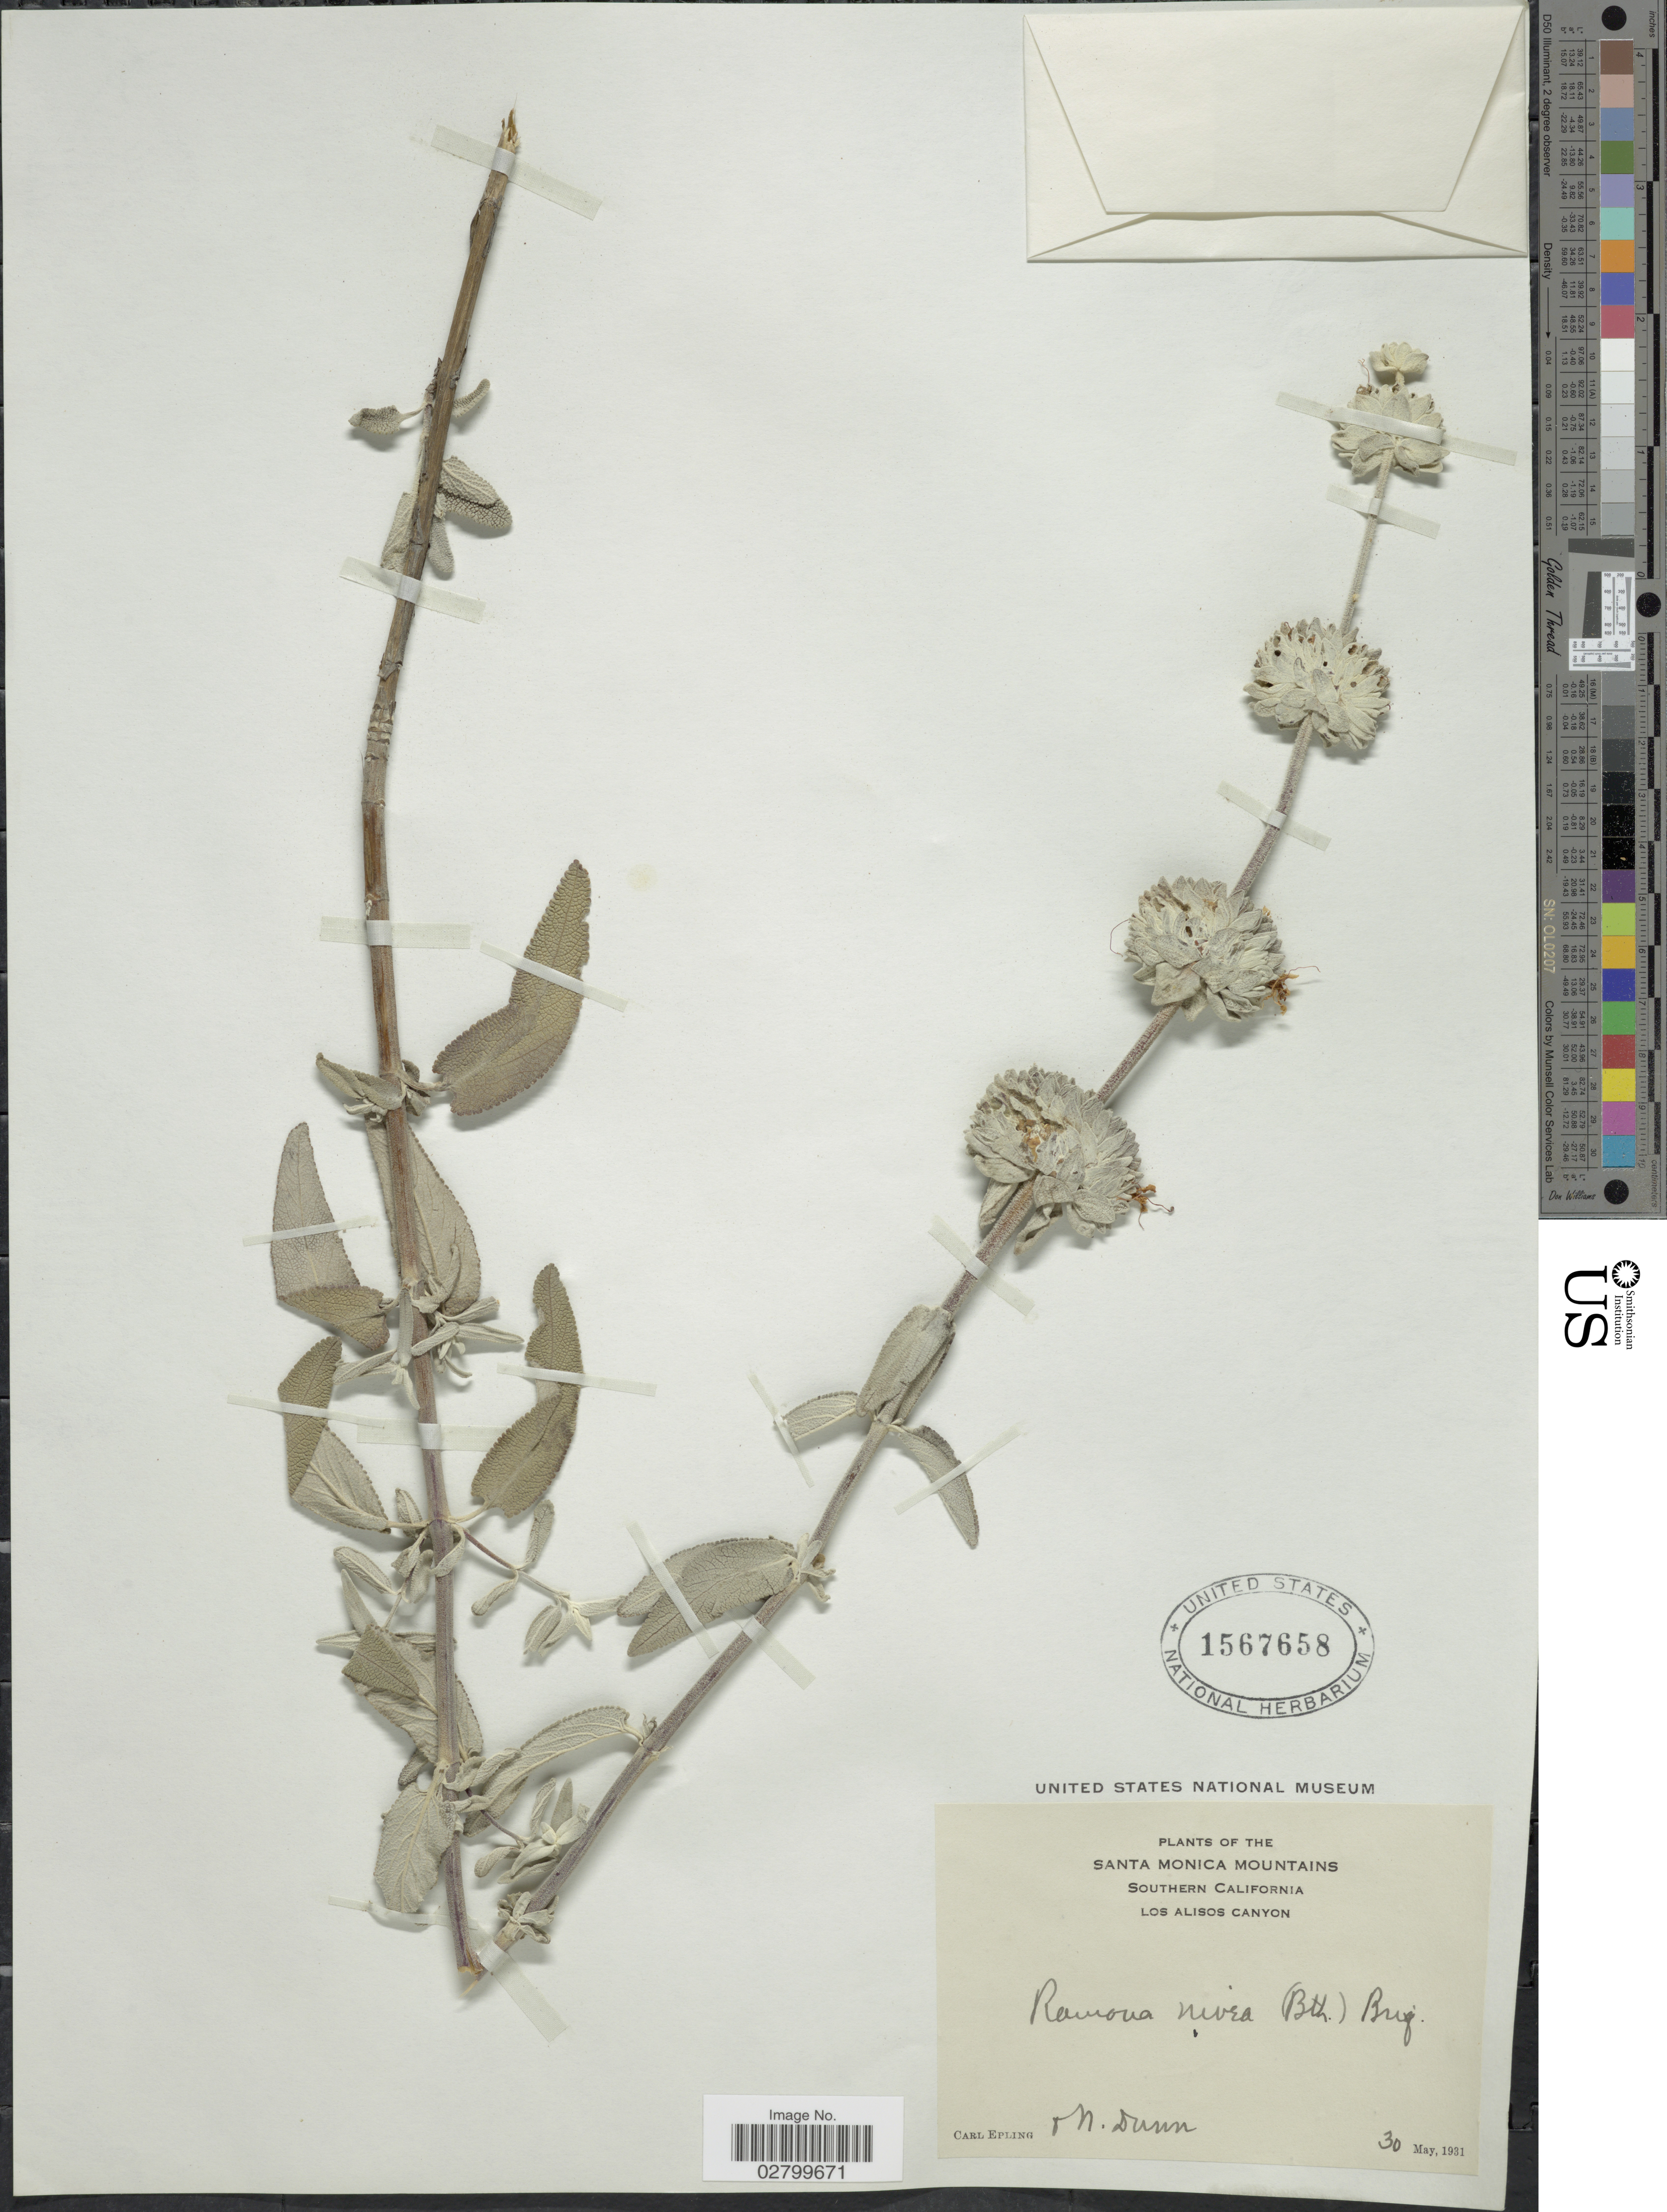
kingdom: Plantae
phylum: Tracheophyta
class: Magnoliopsida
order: Lamiales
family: Lamiaceae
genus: Salvia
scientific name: Salvia leucophylla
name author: Greene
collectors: -- Epling & N. Dunn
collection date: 1931-05-30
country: United States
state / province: California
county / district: Los Angeles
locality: Santa Monica Mountains. Southern California. Los Alisos Canyon.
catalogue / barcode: US 1567658